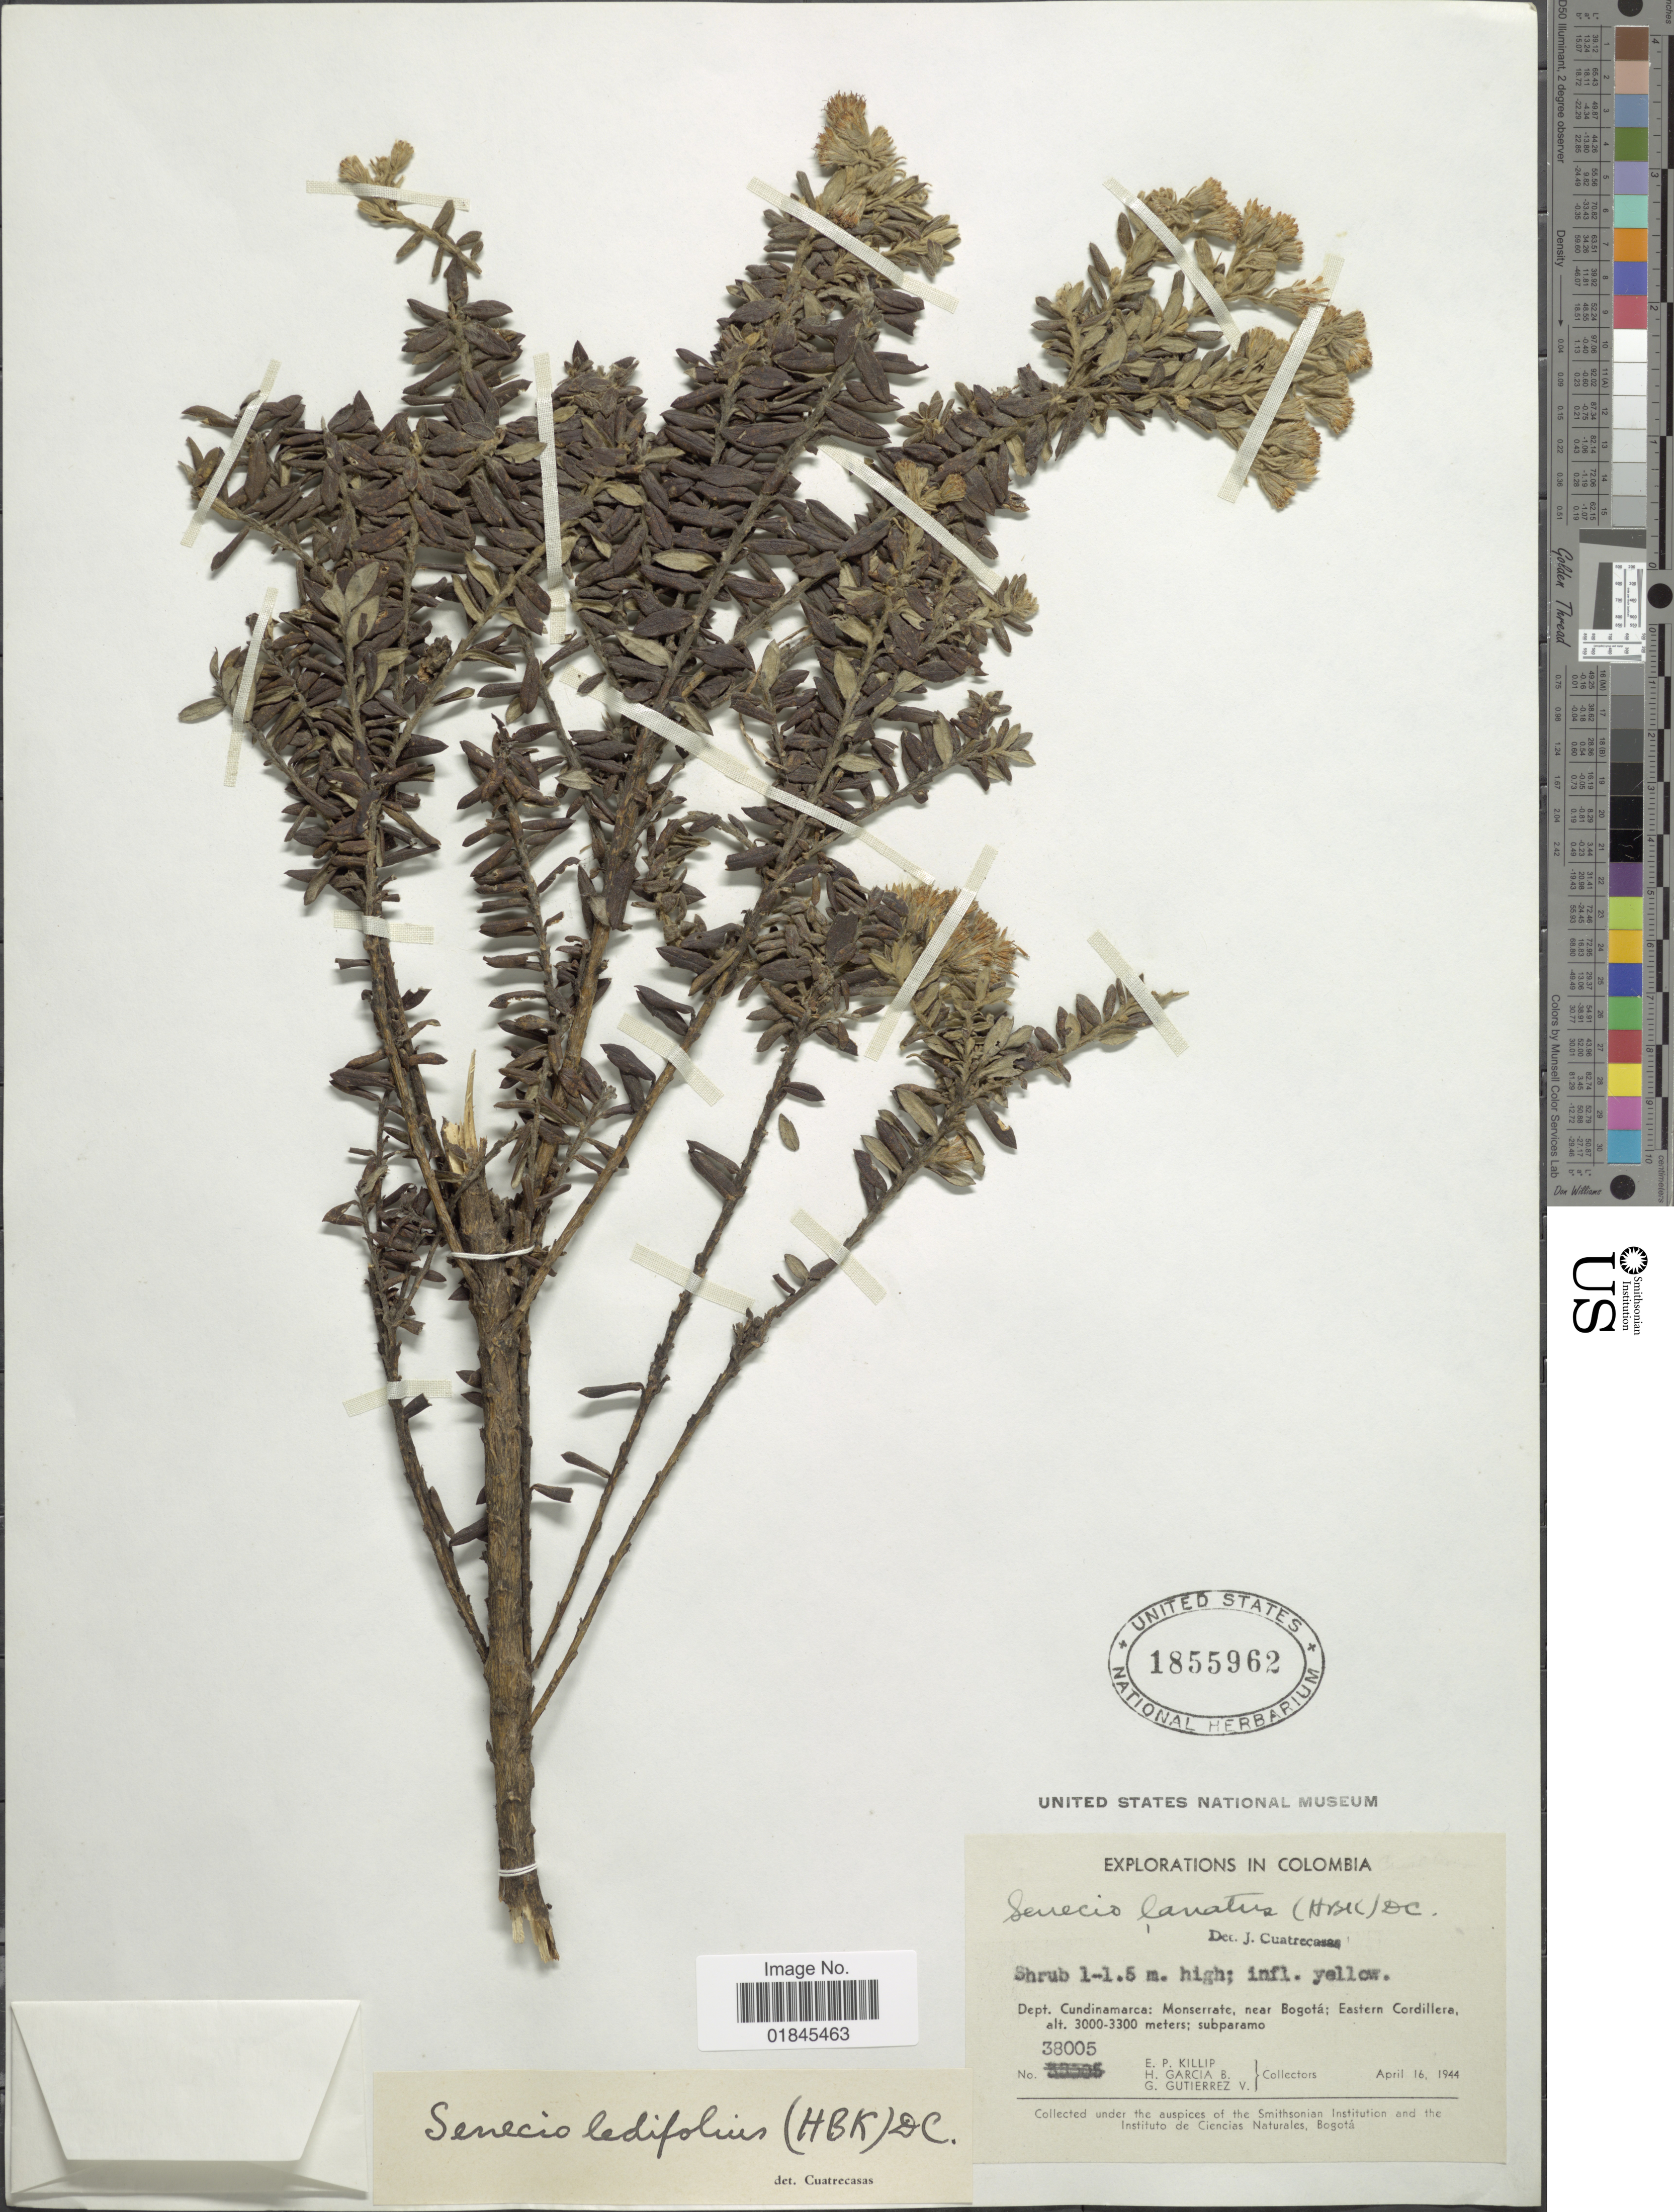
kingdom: Plantae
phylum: Tracheophyta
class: Magnoliopsida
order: Asterales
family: Asteraceae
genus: Pentacalia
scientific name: Pentacalia ledifolia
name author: (Kunth) Cuatrec.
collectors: E. P. Killip, H. García Barriga & G. Gutiérrez V.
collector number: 38005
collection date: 1944-04-16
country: Colombia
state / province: Cundinamarca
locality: Dept. Cundinamarca: Monserrate, near Bogotá; Eastern Cordillera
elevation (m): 3000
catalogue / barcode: US 1855962